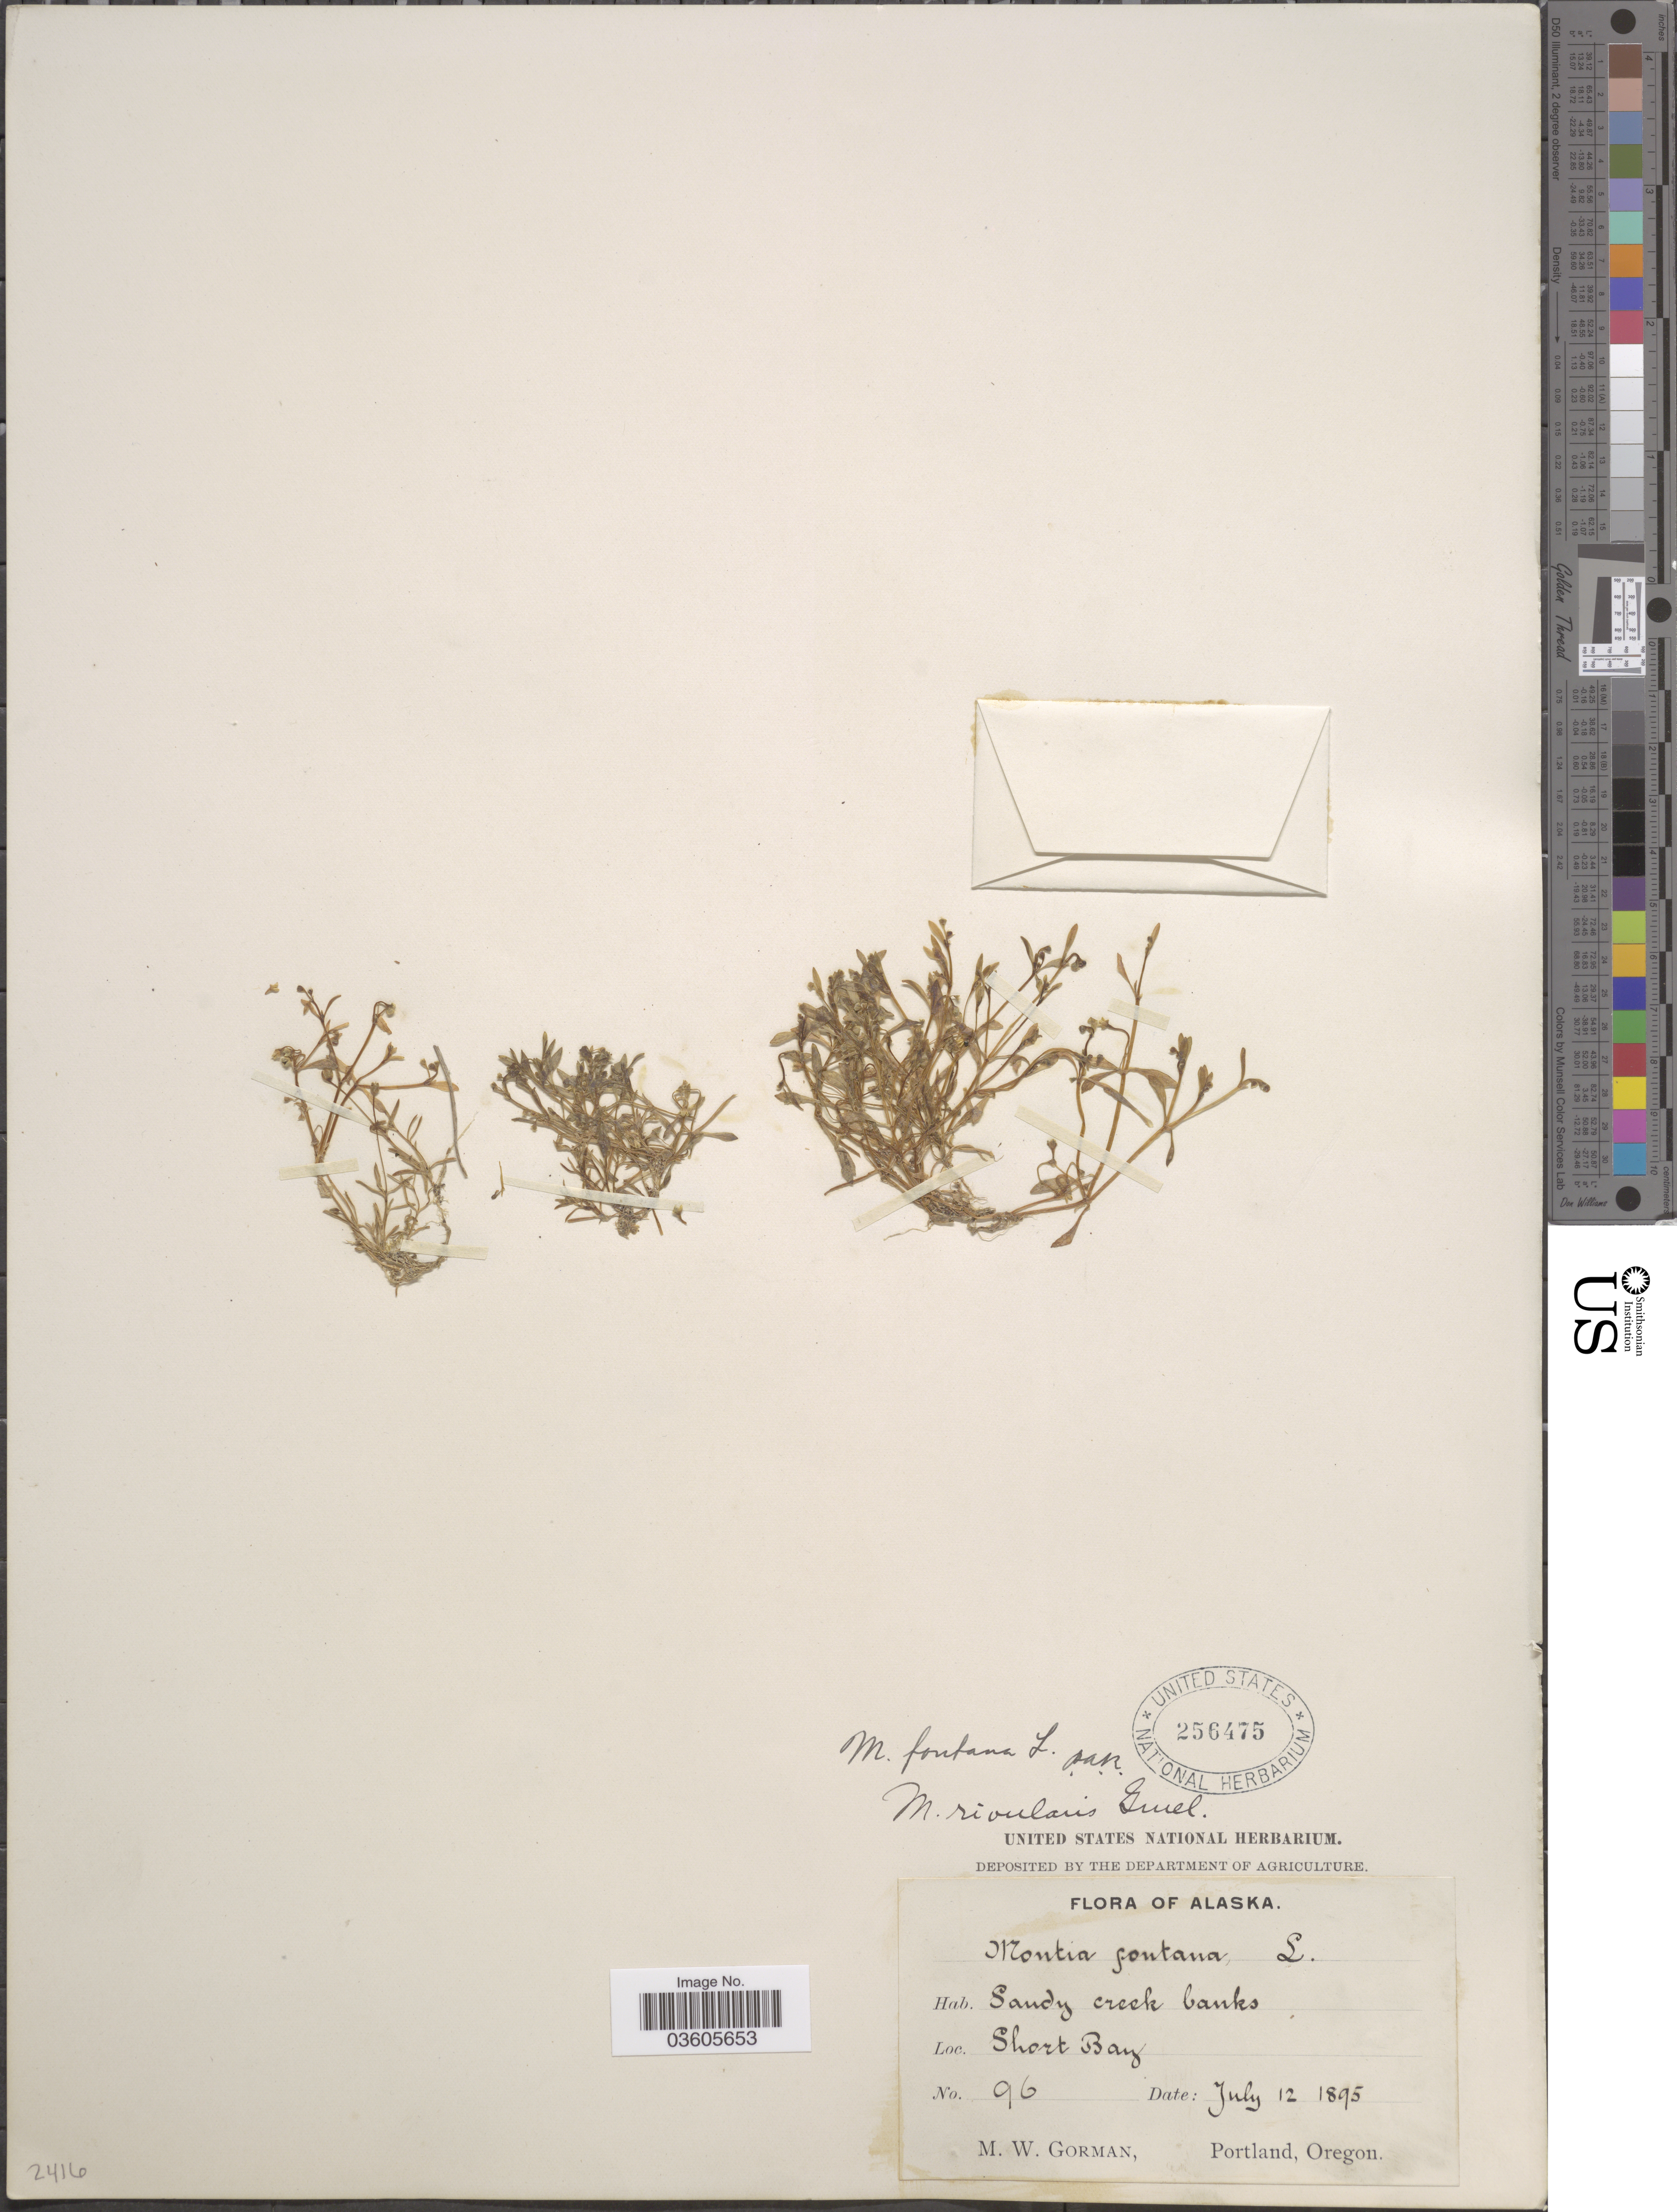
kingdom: Plantae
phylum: Tracheophyta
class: Magnoliopsida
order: Caryophyllales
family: Montiaceae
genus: Montia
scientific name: Montia fontana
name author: L.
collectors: M. W. Gorman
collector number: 96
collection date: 1895-07-12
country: United States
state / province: Alaska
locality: Sandy creek banks. Short Bay.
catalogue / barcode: US 256475